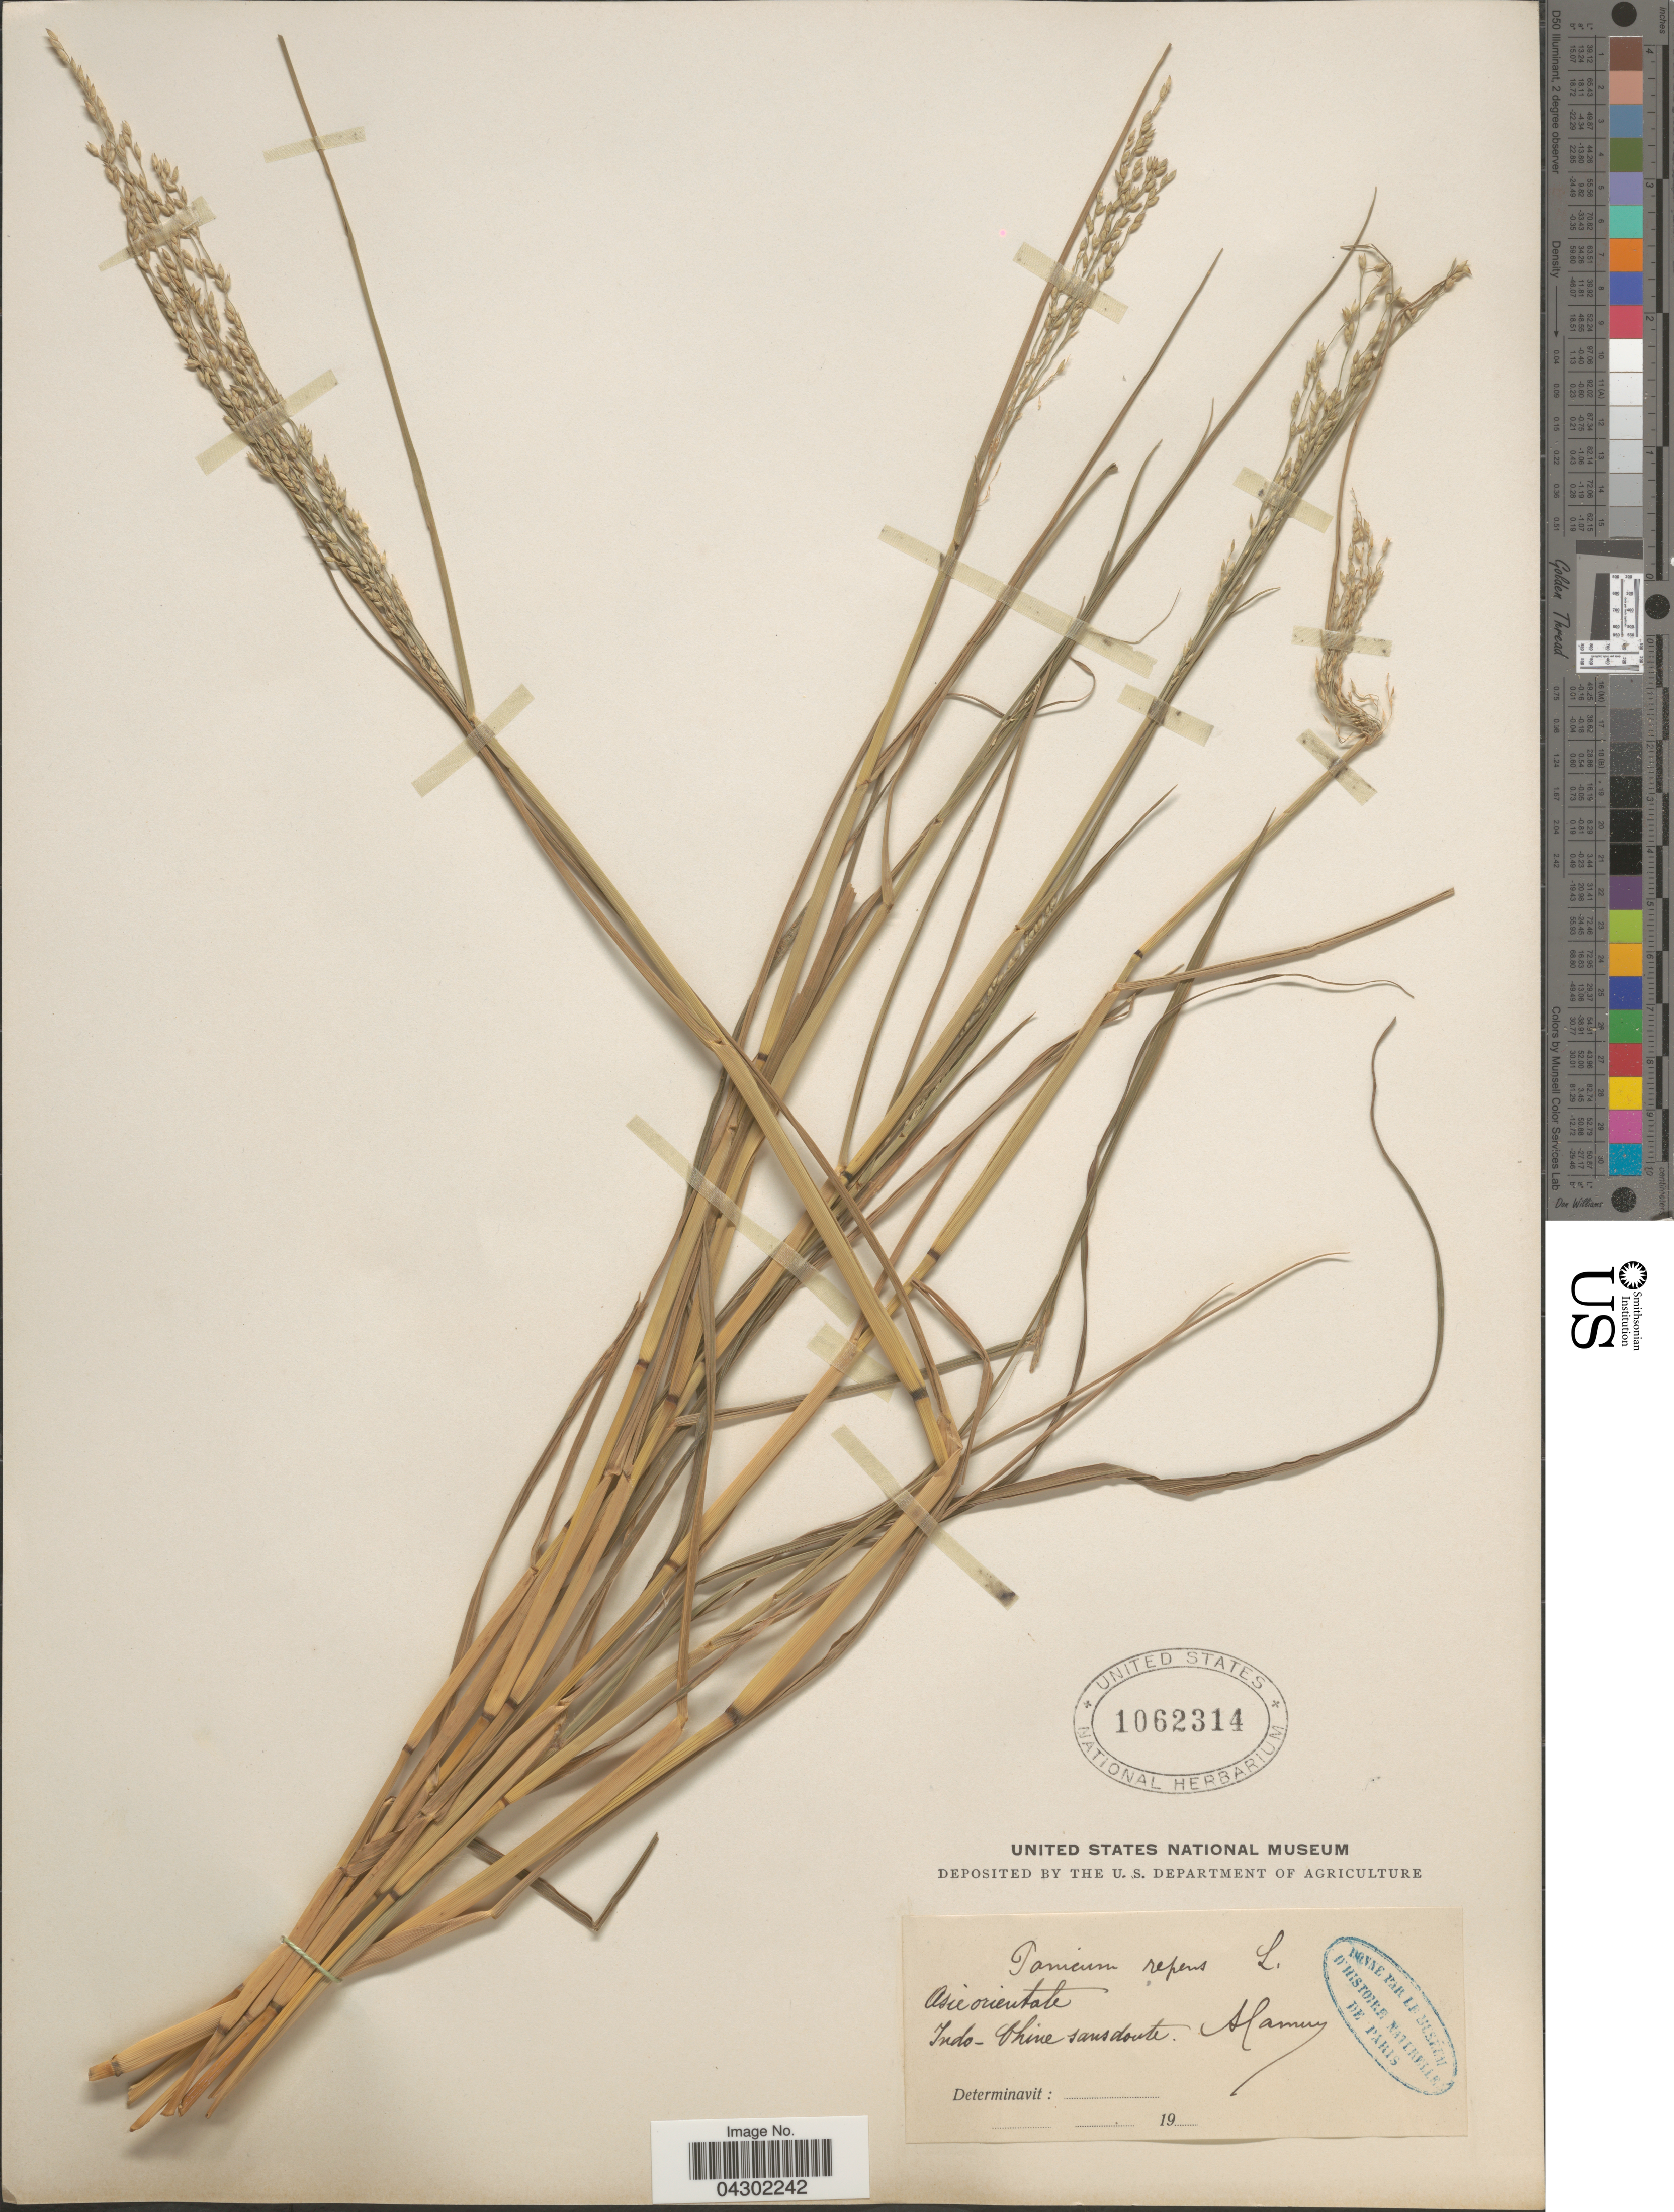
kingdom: Plantae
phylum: Tracheophyta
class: Liliopsida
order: Poales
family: Poaceae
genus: Panicum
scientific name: Panicum repens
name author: L.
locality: Asie orientale. Indo-Chine sans doute.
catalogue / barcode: US 1062314